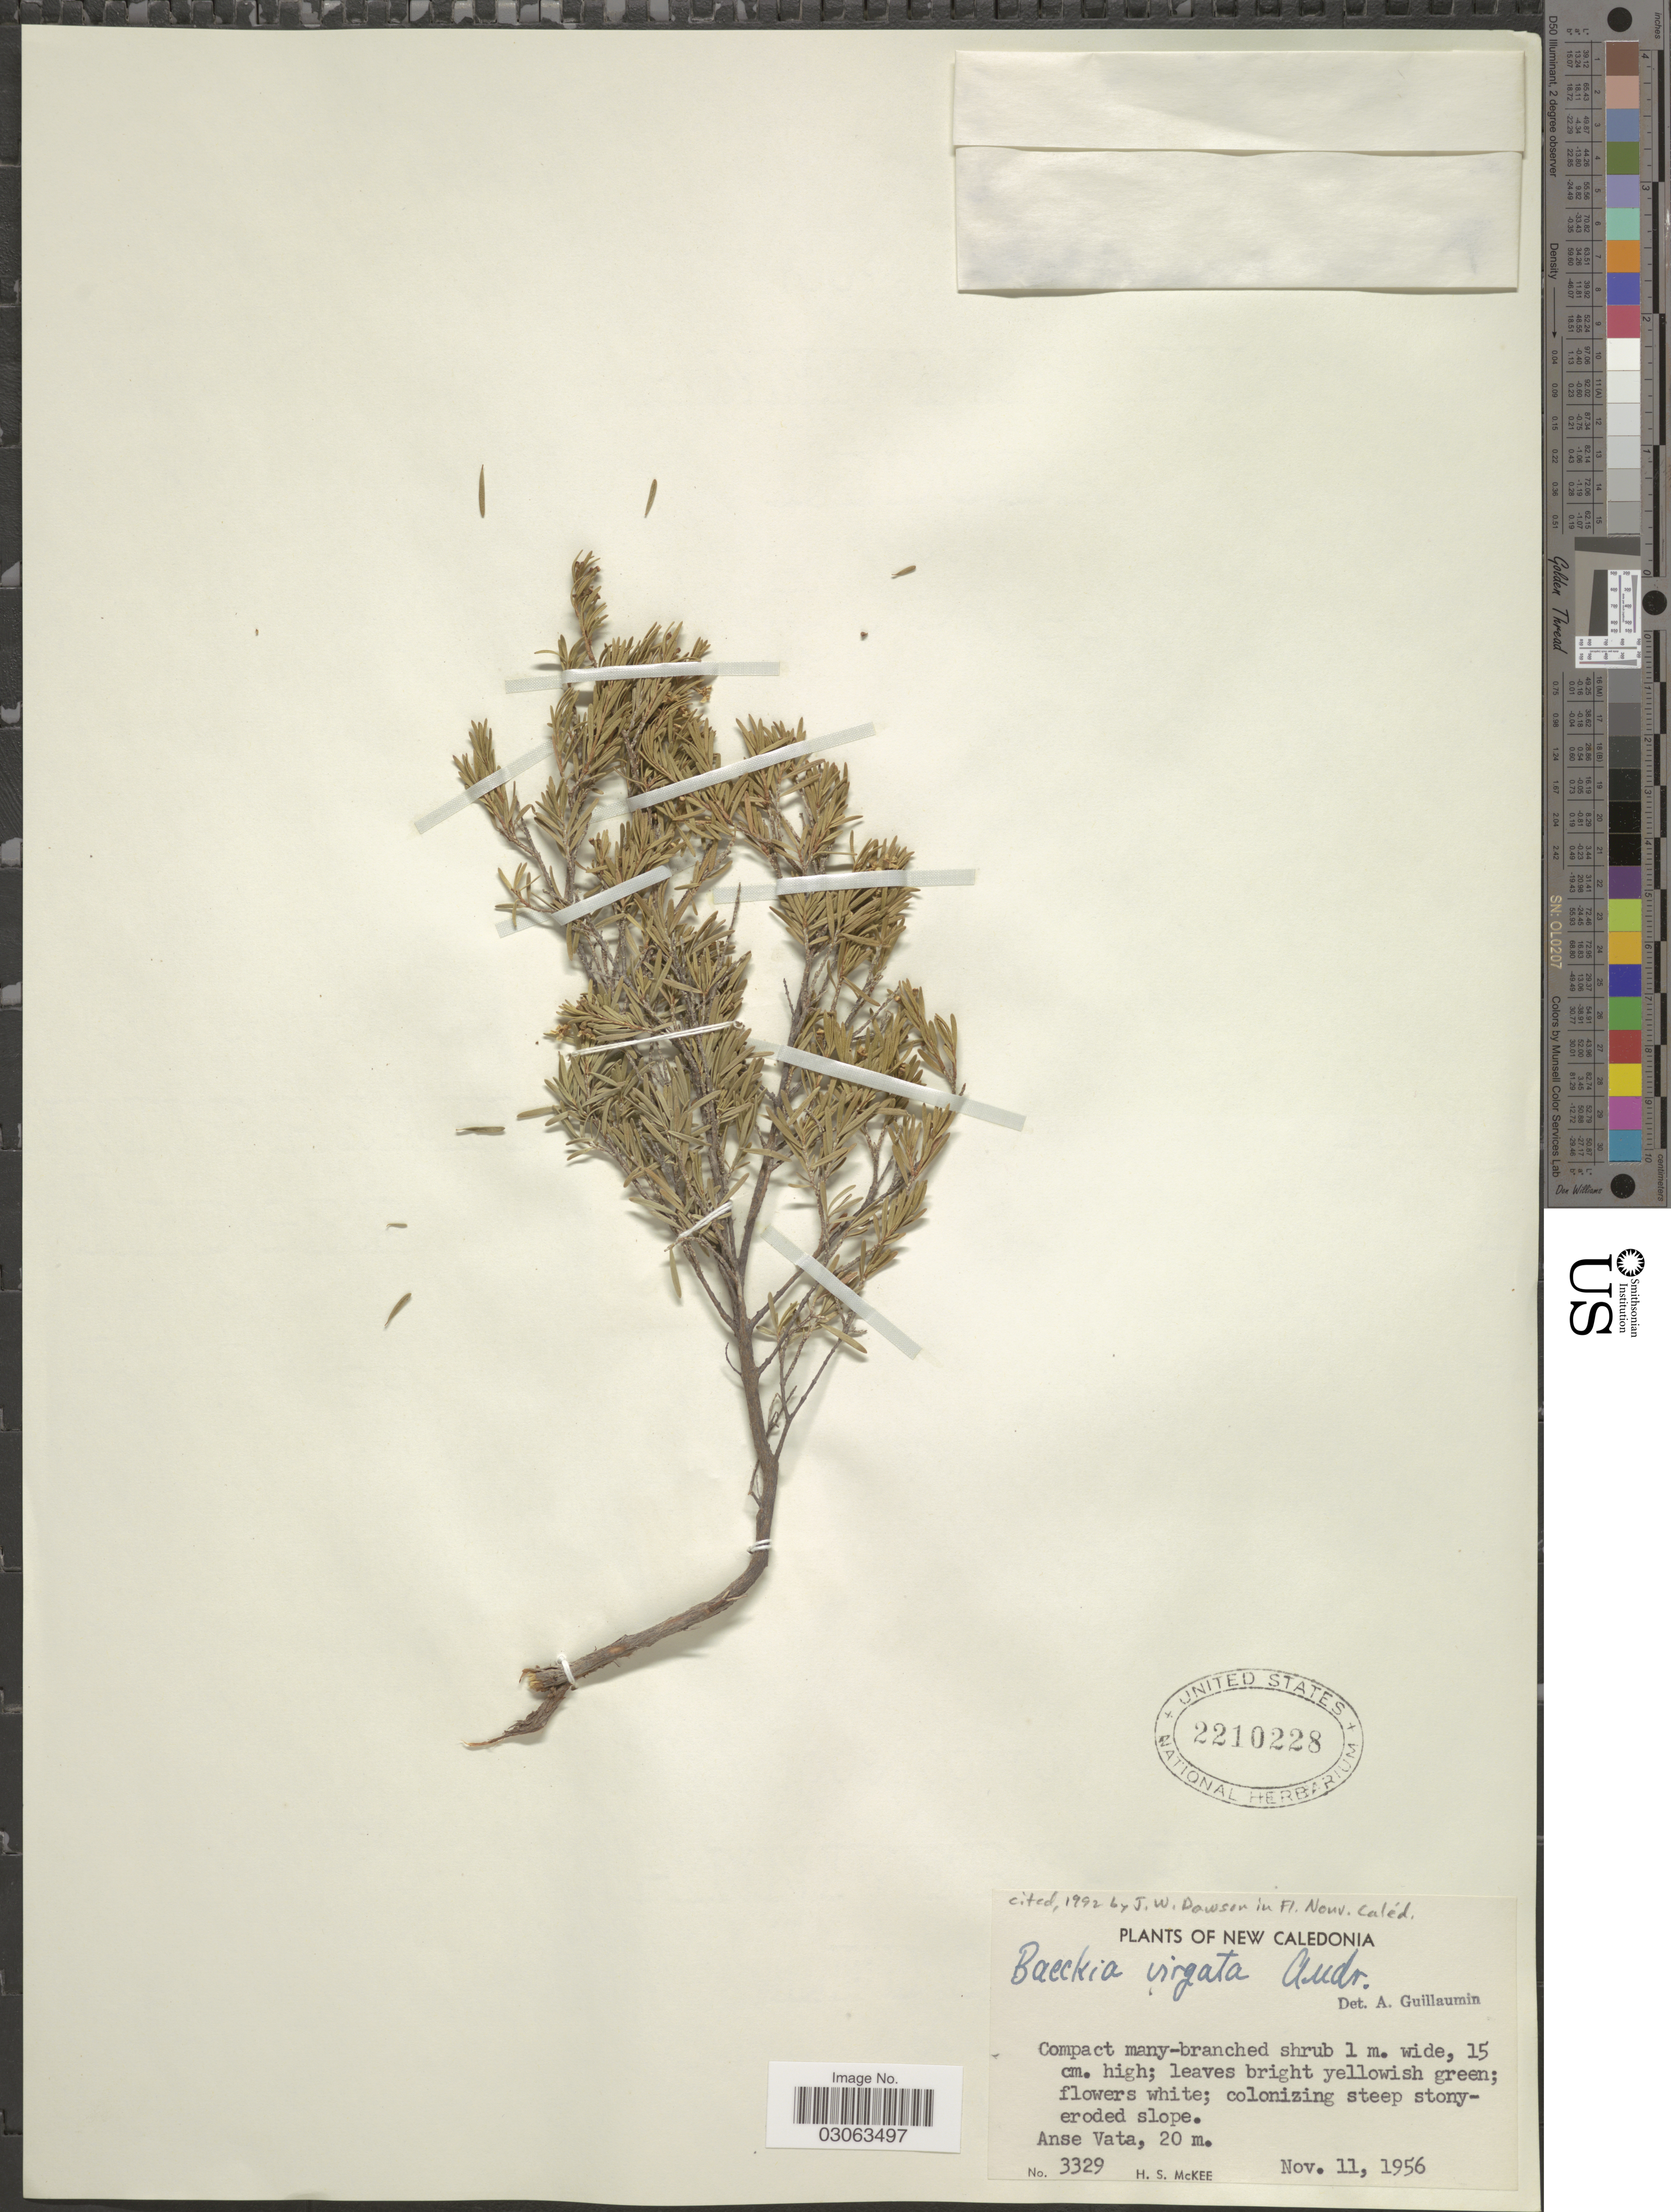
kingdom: Plantae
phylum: Tracheophyta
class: Magnoliopsida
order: Myrtales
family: Myrtaceae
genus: Sannantha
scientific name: Sannantha virgata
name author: (J.R. Forst. & G. Forst.) P.G. Wilson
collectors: H. S. McKee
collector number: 3329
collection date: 1956-11-11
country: New Caledonia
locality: Anse Vata.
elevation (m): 20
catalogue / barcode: US 2210228